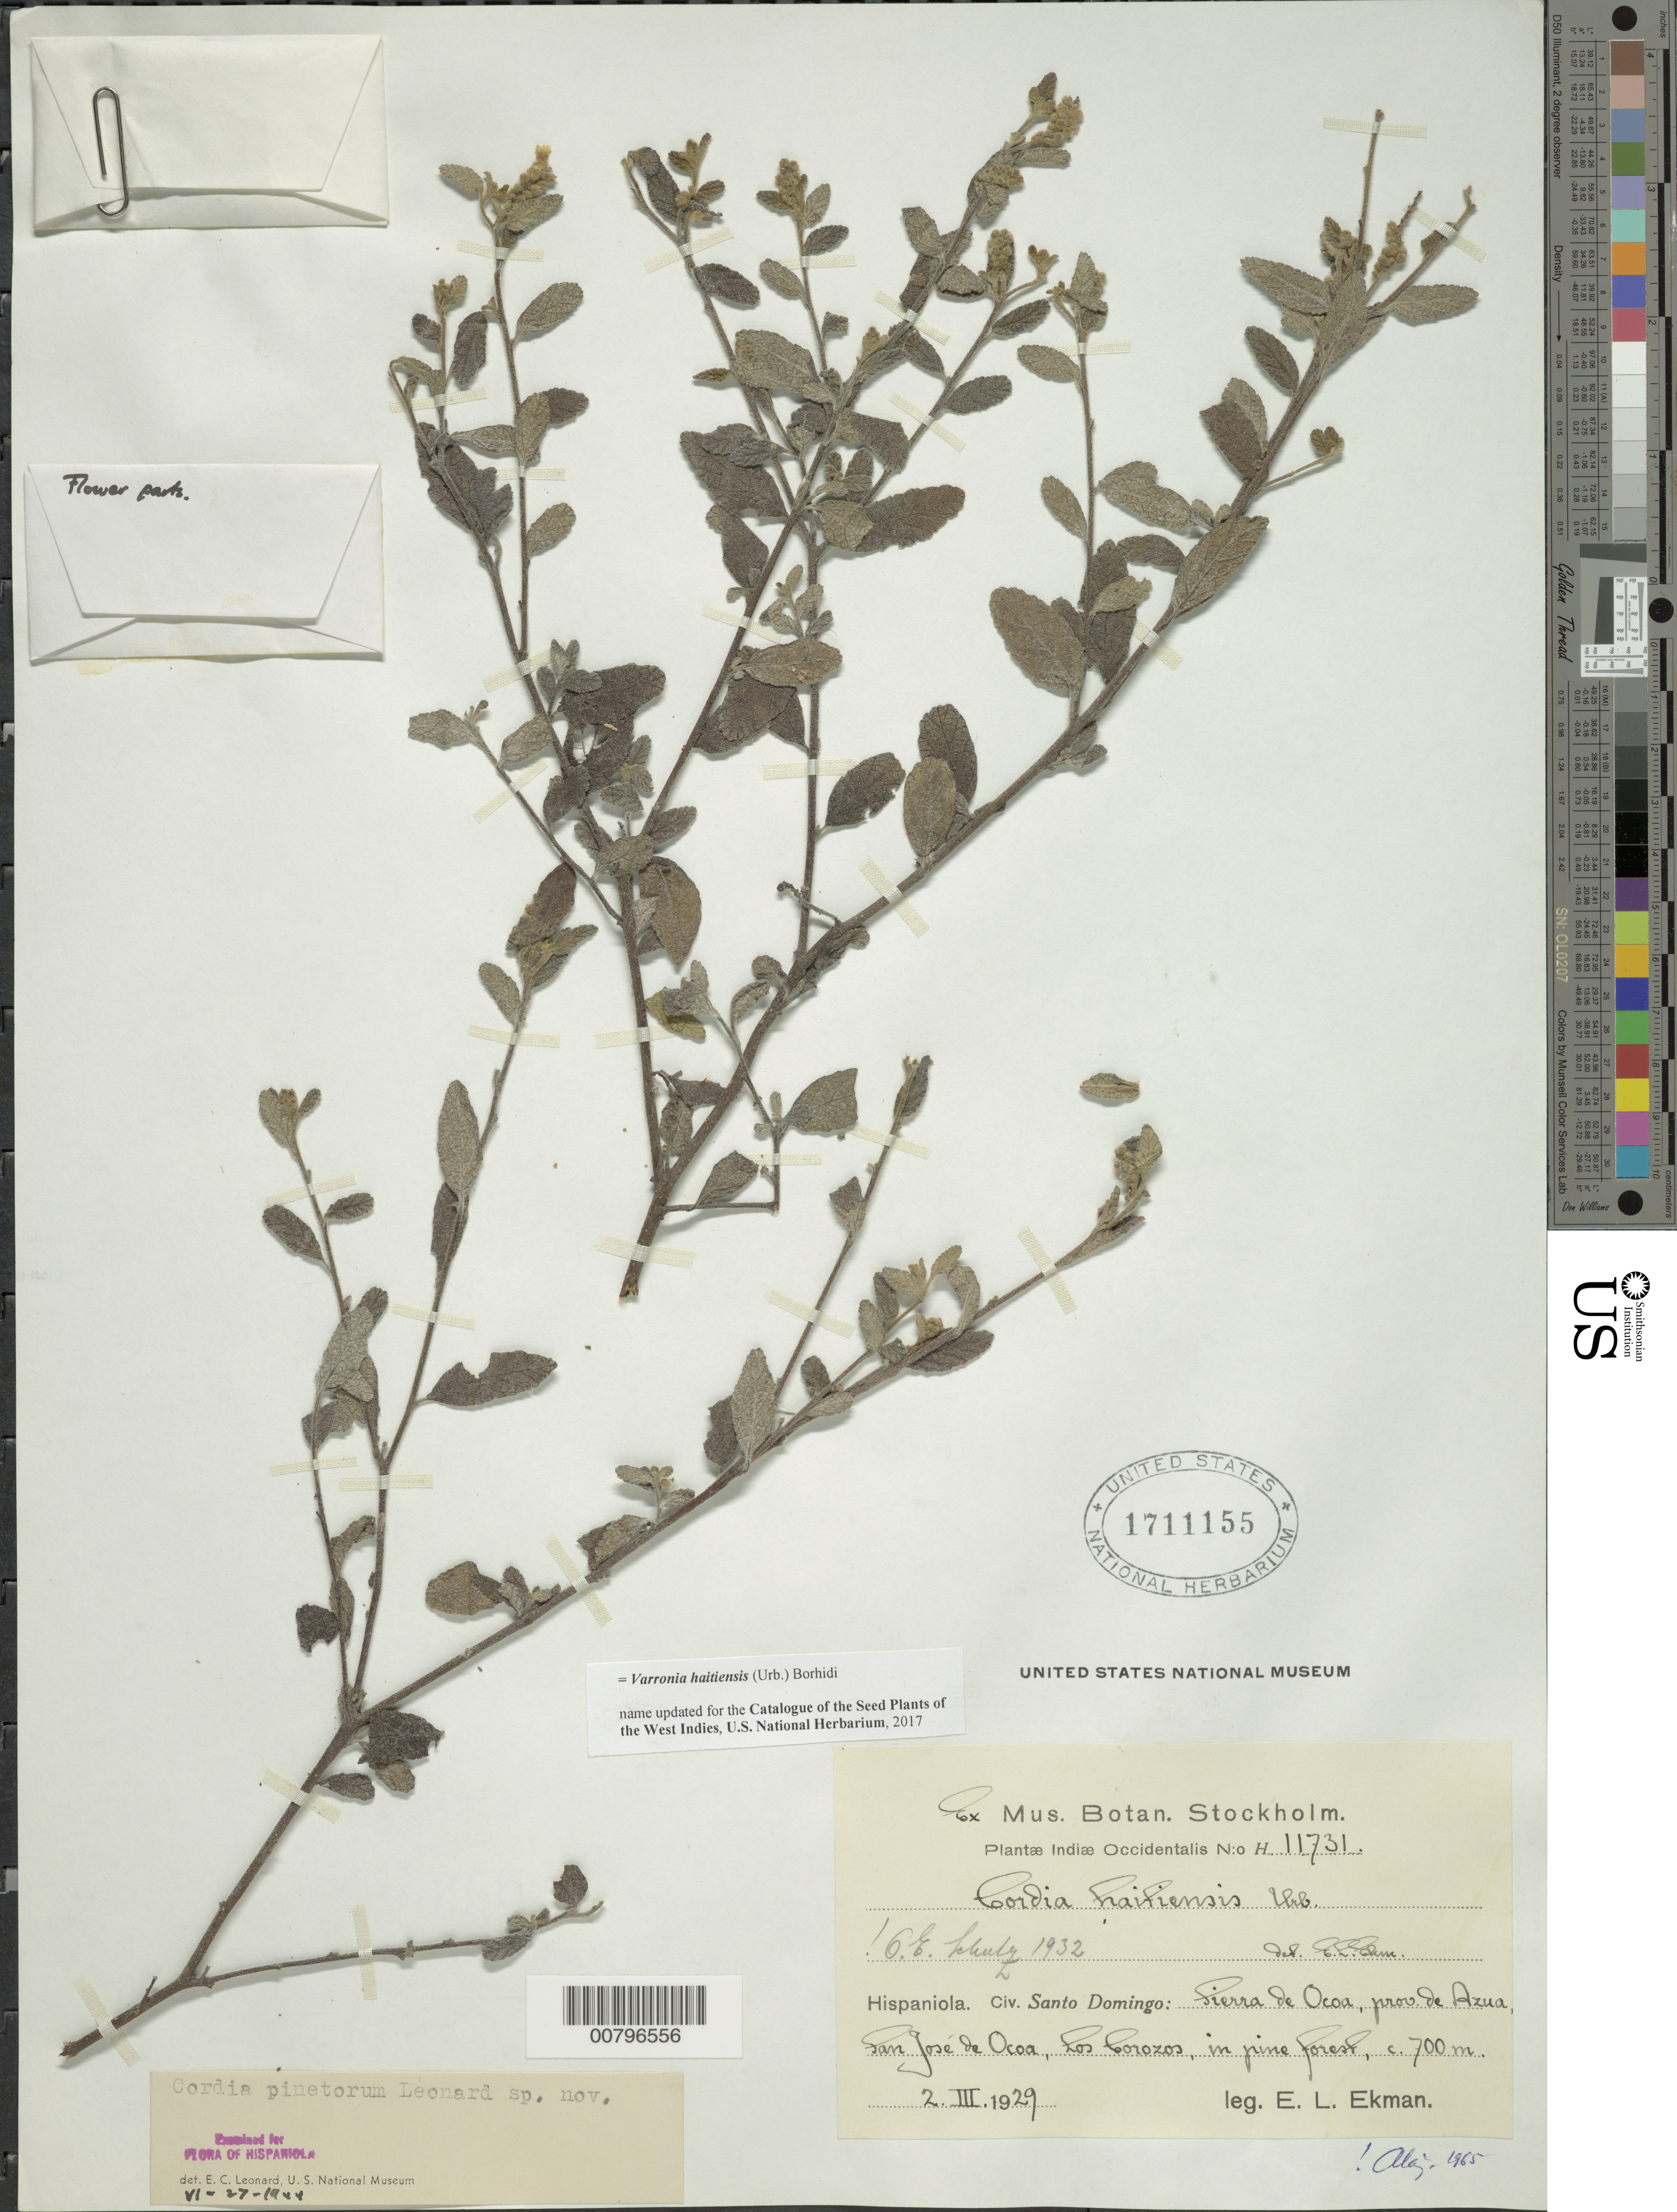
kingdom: Plantae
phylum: Tracheophyta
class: Magnoliopsida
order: Boraginales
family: Cordiaceae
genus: Varronia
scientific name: Varronia haitiensis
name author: (Urb.) Borhidi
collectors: E. L. Ekman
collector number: H 11731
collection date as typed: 02 Mar 1929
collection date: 1929-03-02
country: Dominican Republic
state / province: Azua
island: Hispaniola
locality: Sierra de Ocoa, San José de Ocoa, Los Corozos.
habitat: In pine forest.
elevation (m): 700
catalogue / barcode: US 1711155